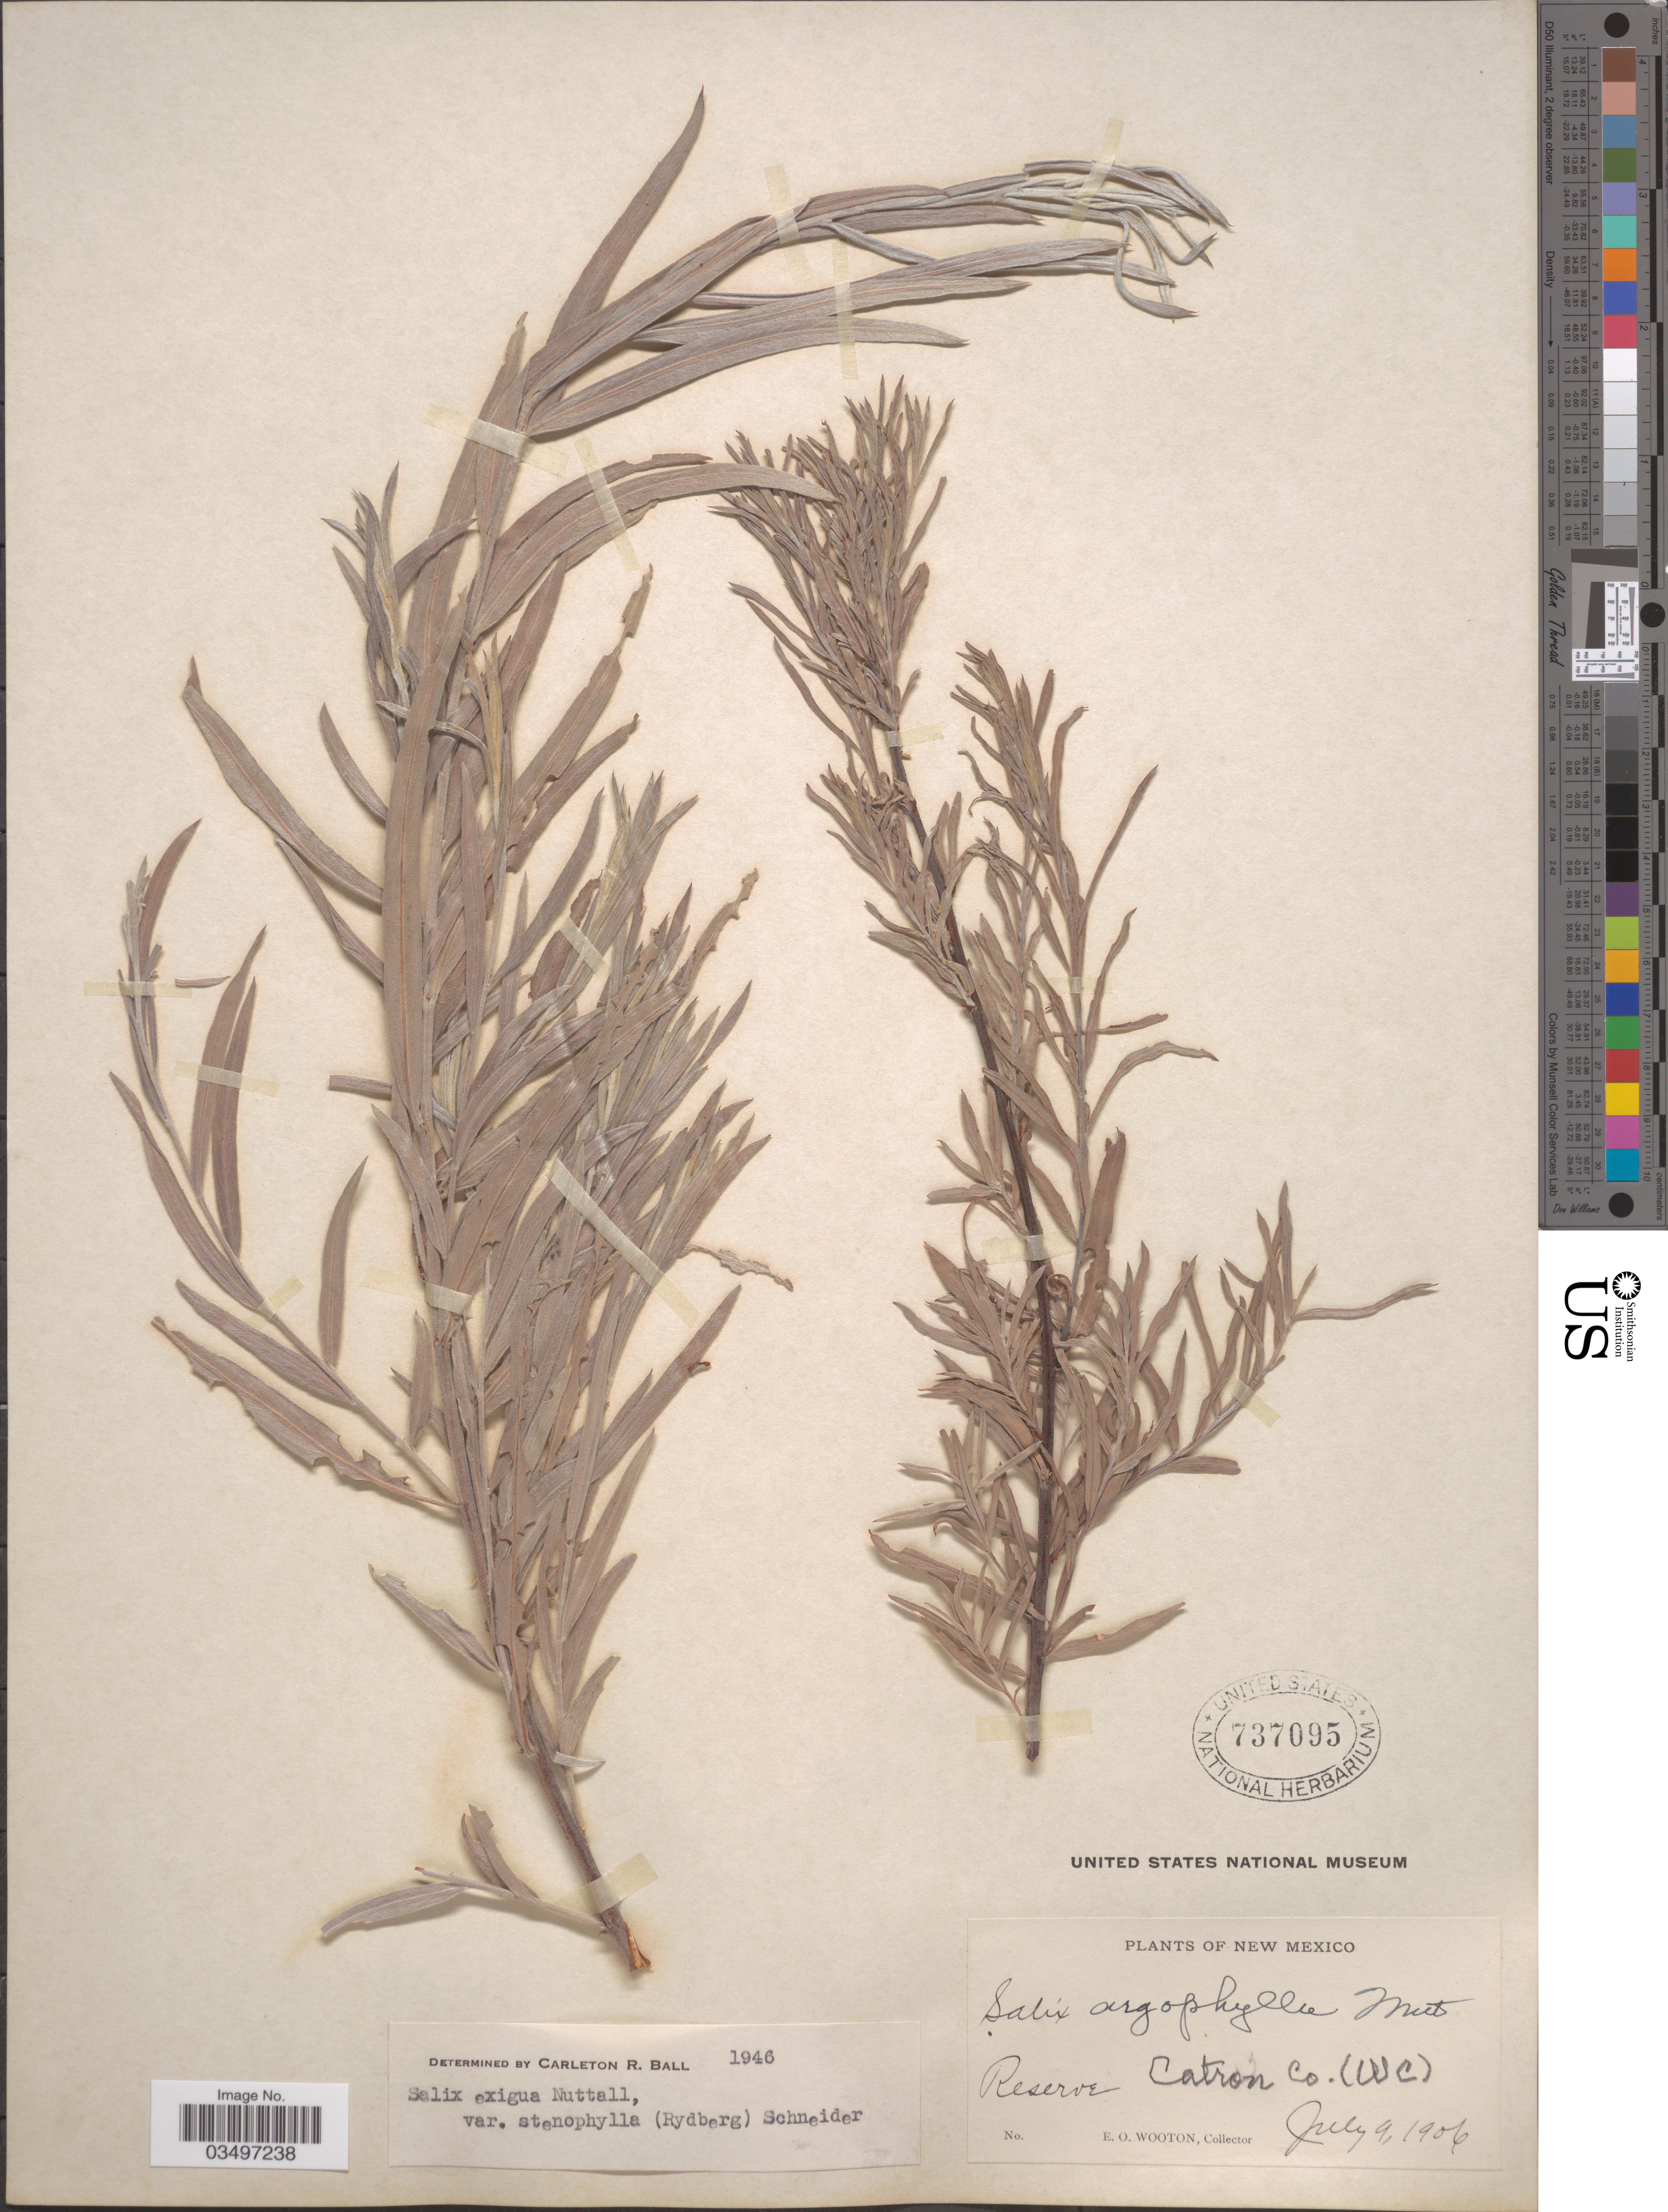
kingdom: Plantae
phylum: Tracheophyta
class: Magnoliopsida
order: Malpighiales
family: Salicaceae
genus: Salix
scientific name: Salix exigua var. stenophylla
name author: (Rydb.) C.K. Schneid.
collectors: E. O. Wooton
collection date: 1906-07-09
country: United States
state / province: New Mexico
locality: Reserve Catron Co. (WC).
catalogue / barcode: US 737095